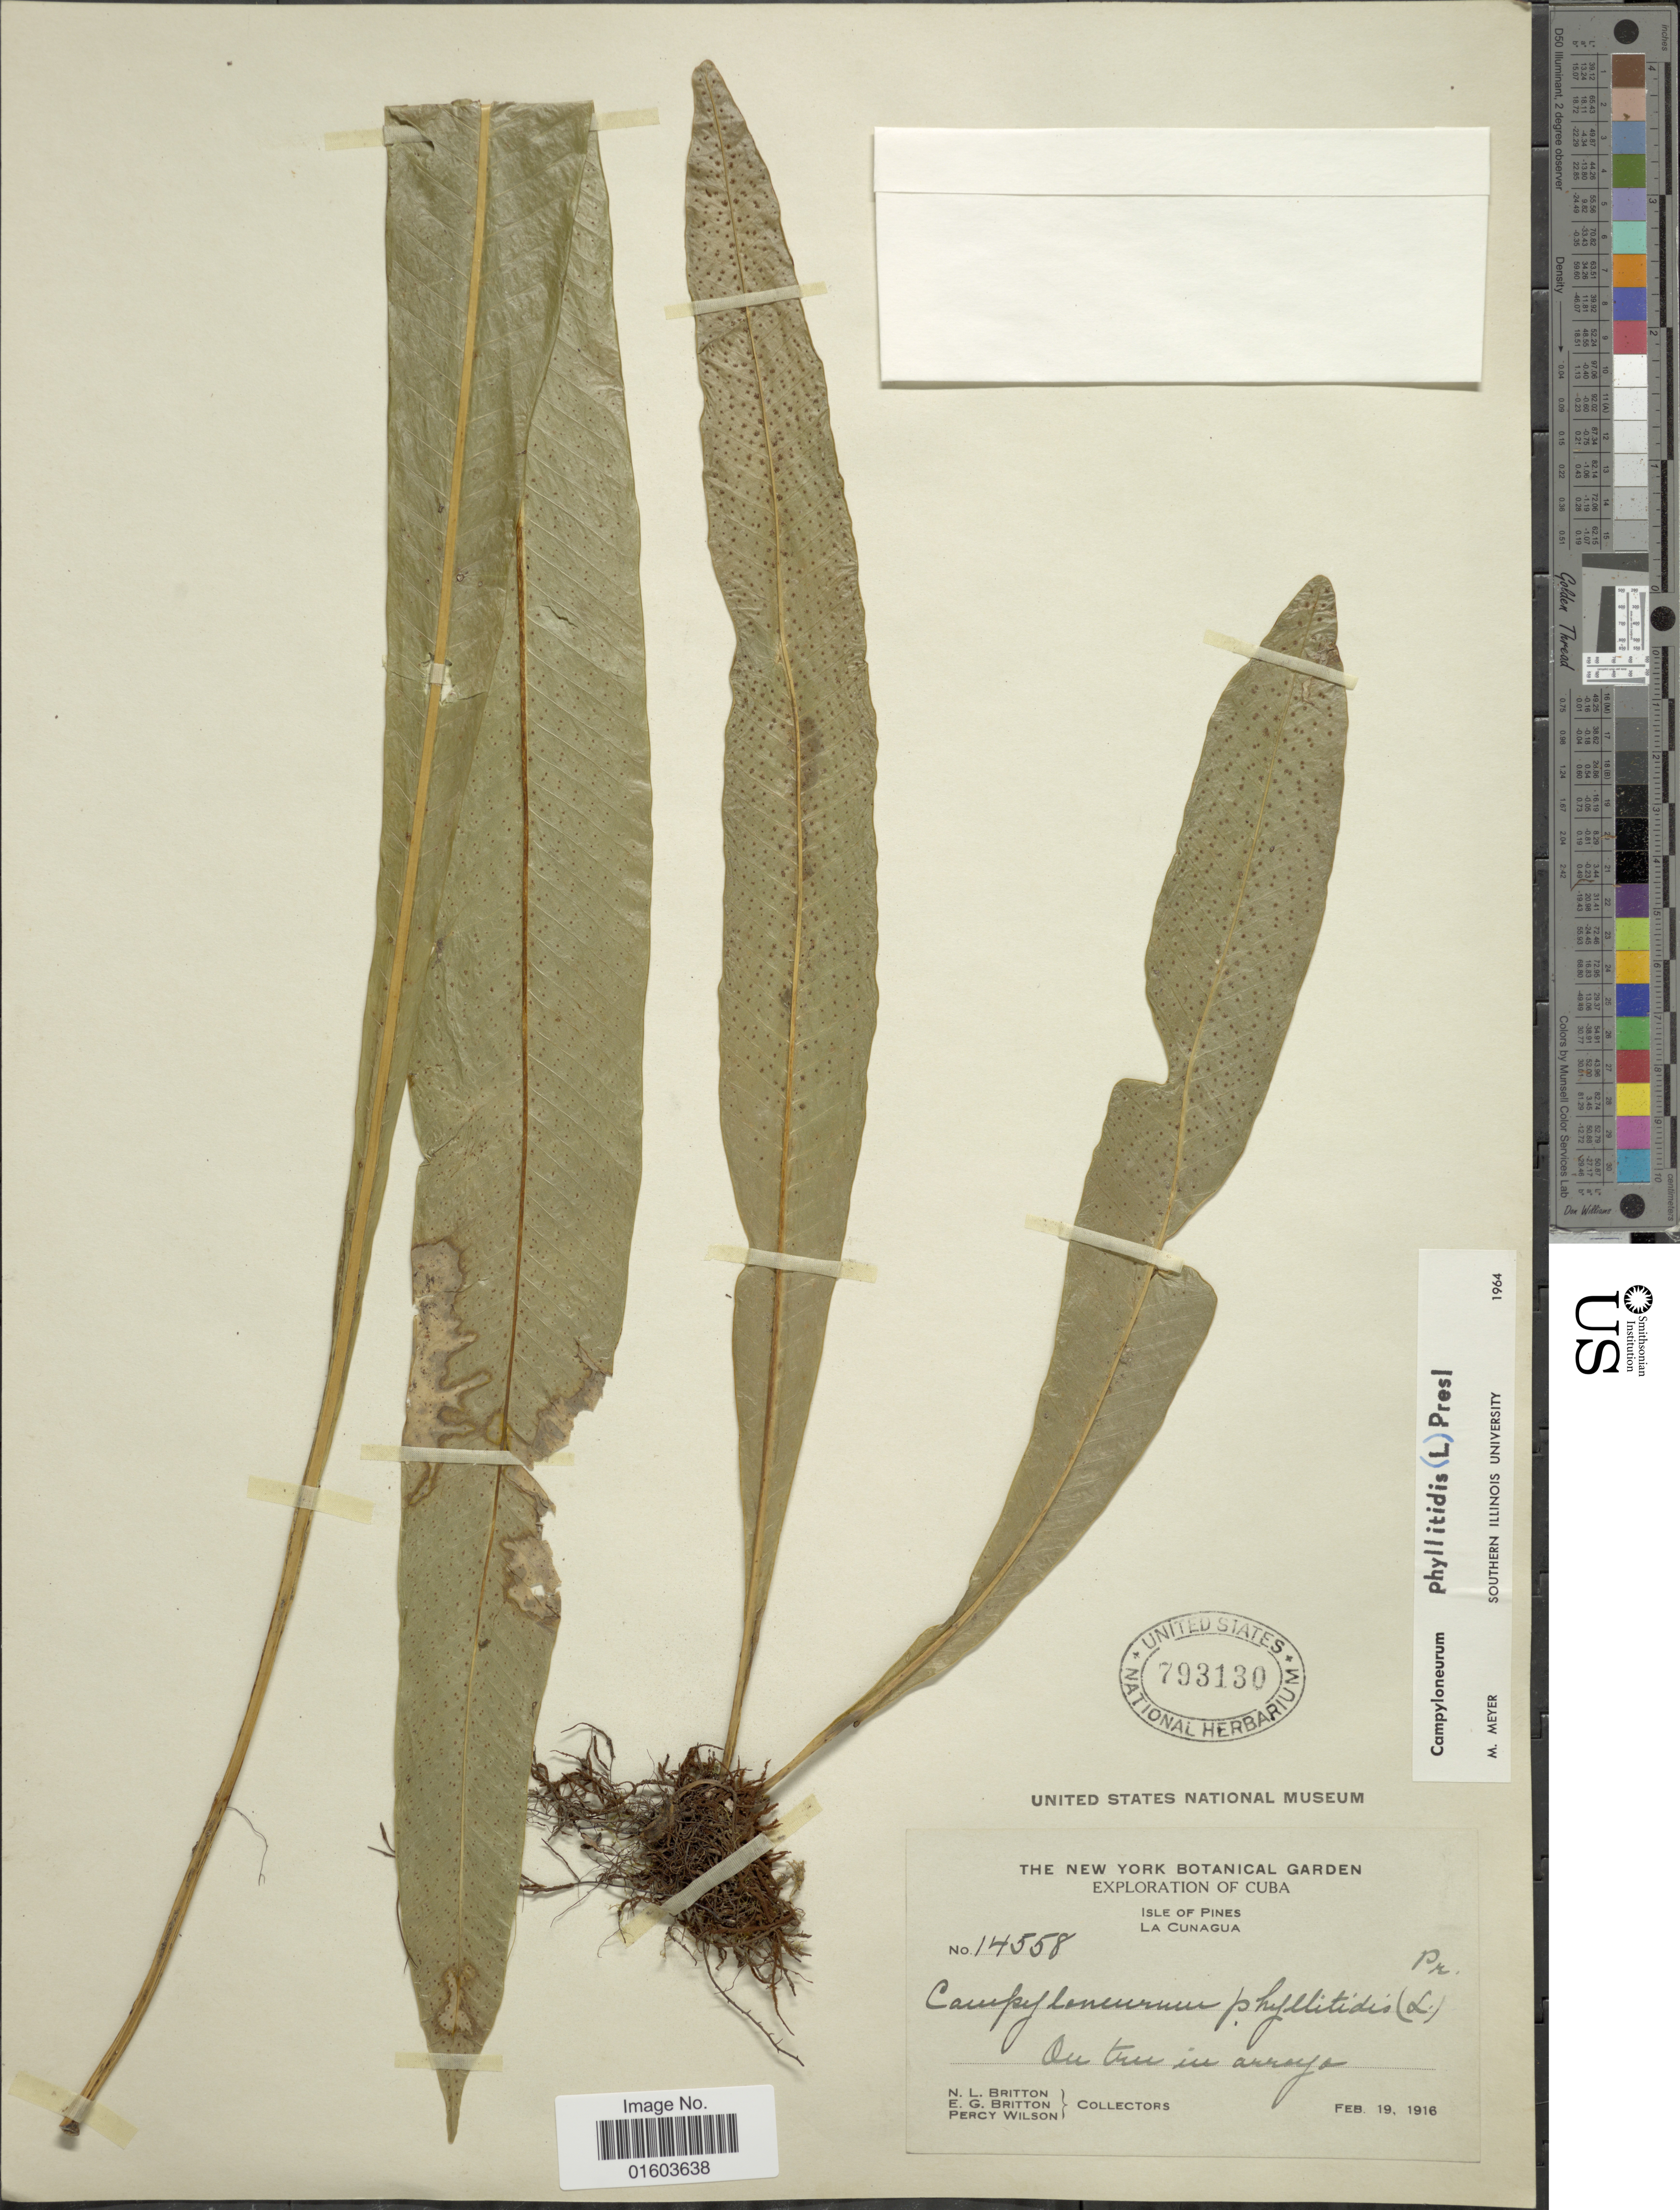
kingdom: Plantae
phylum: Tracheophyta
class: Polypodiopsida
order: Polypodiales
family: Polypodiaceae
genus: Campyloneurum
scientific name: Campyloneurum phyllitidis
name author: (L.) C. Presl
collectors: N. Britton, E. G. Britton & P. Wilson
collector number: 14558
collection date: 1916-02-19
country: Cuba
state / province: Isla de la Juventud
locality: Isle of Pines, La Cunagua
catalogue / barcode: US 793130